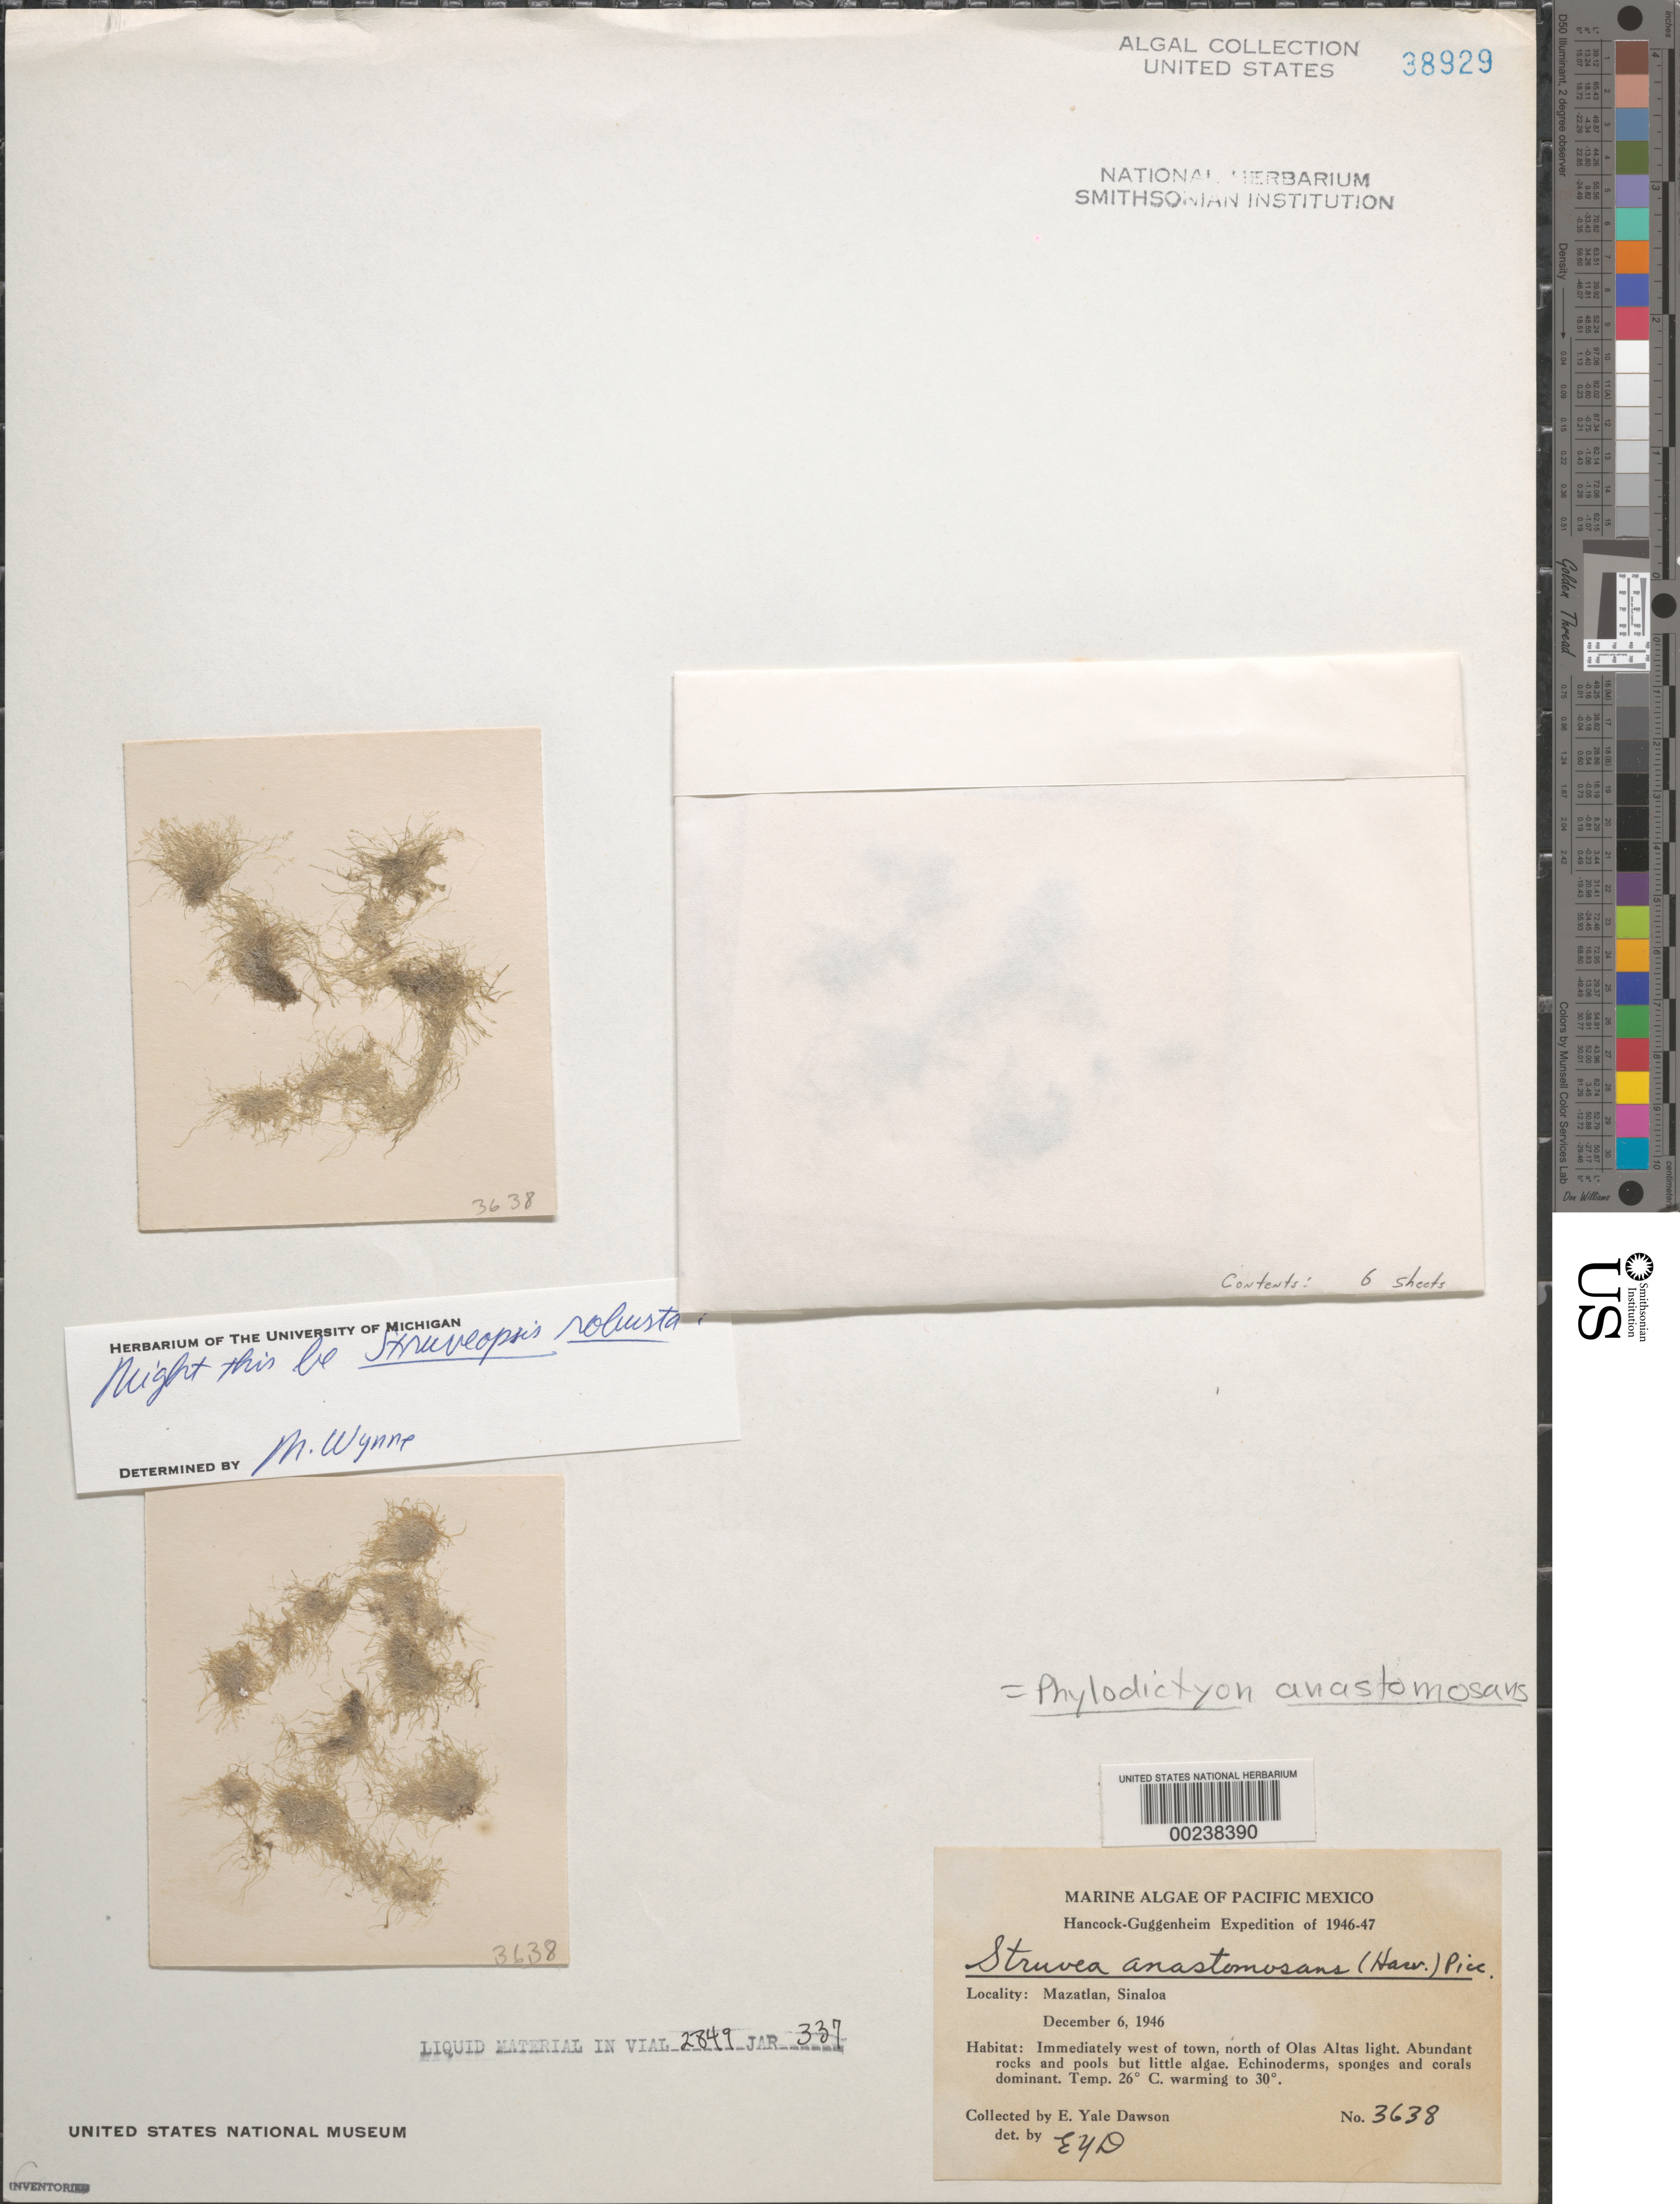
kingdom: Plantae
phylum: Chlorophyta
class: Ulvophyceae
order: Siphonocladales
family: Boodleaceae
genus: Phyllodictyon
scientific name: Phyllodictyon anastomosans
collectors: E. Y. Dawson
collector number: EYD 3638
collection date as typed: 06 Dec 1946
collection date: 1946-12-06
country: Mexico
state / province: Sinaloa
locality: Mazatlan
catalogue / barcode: US 38929